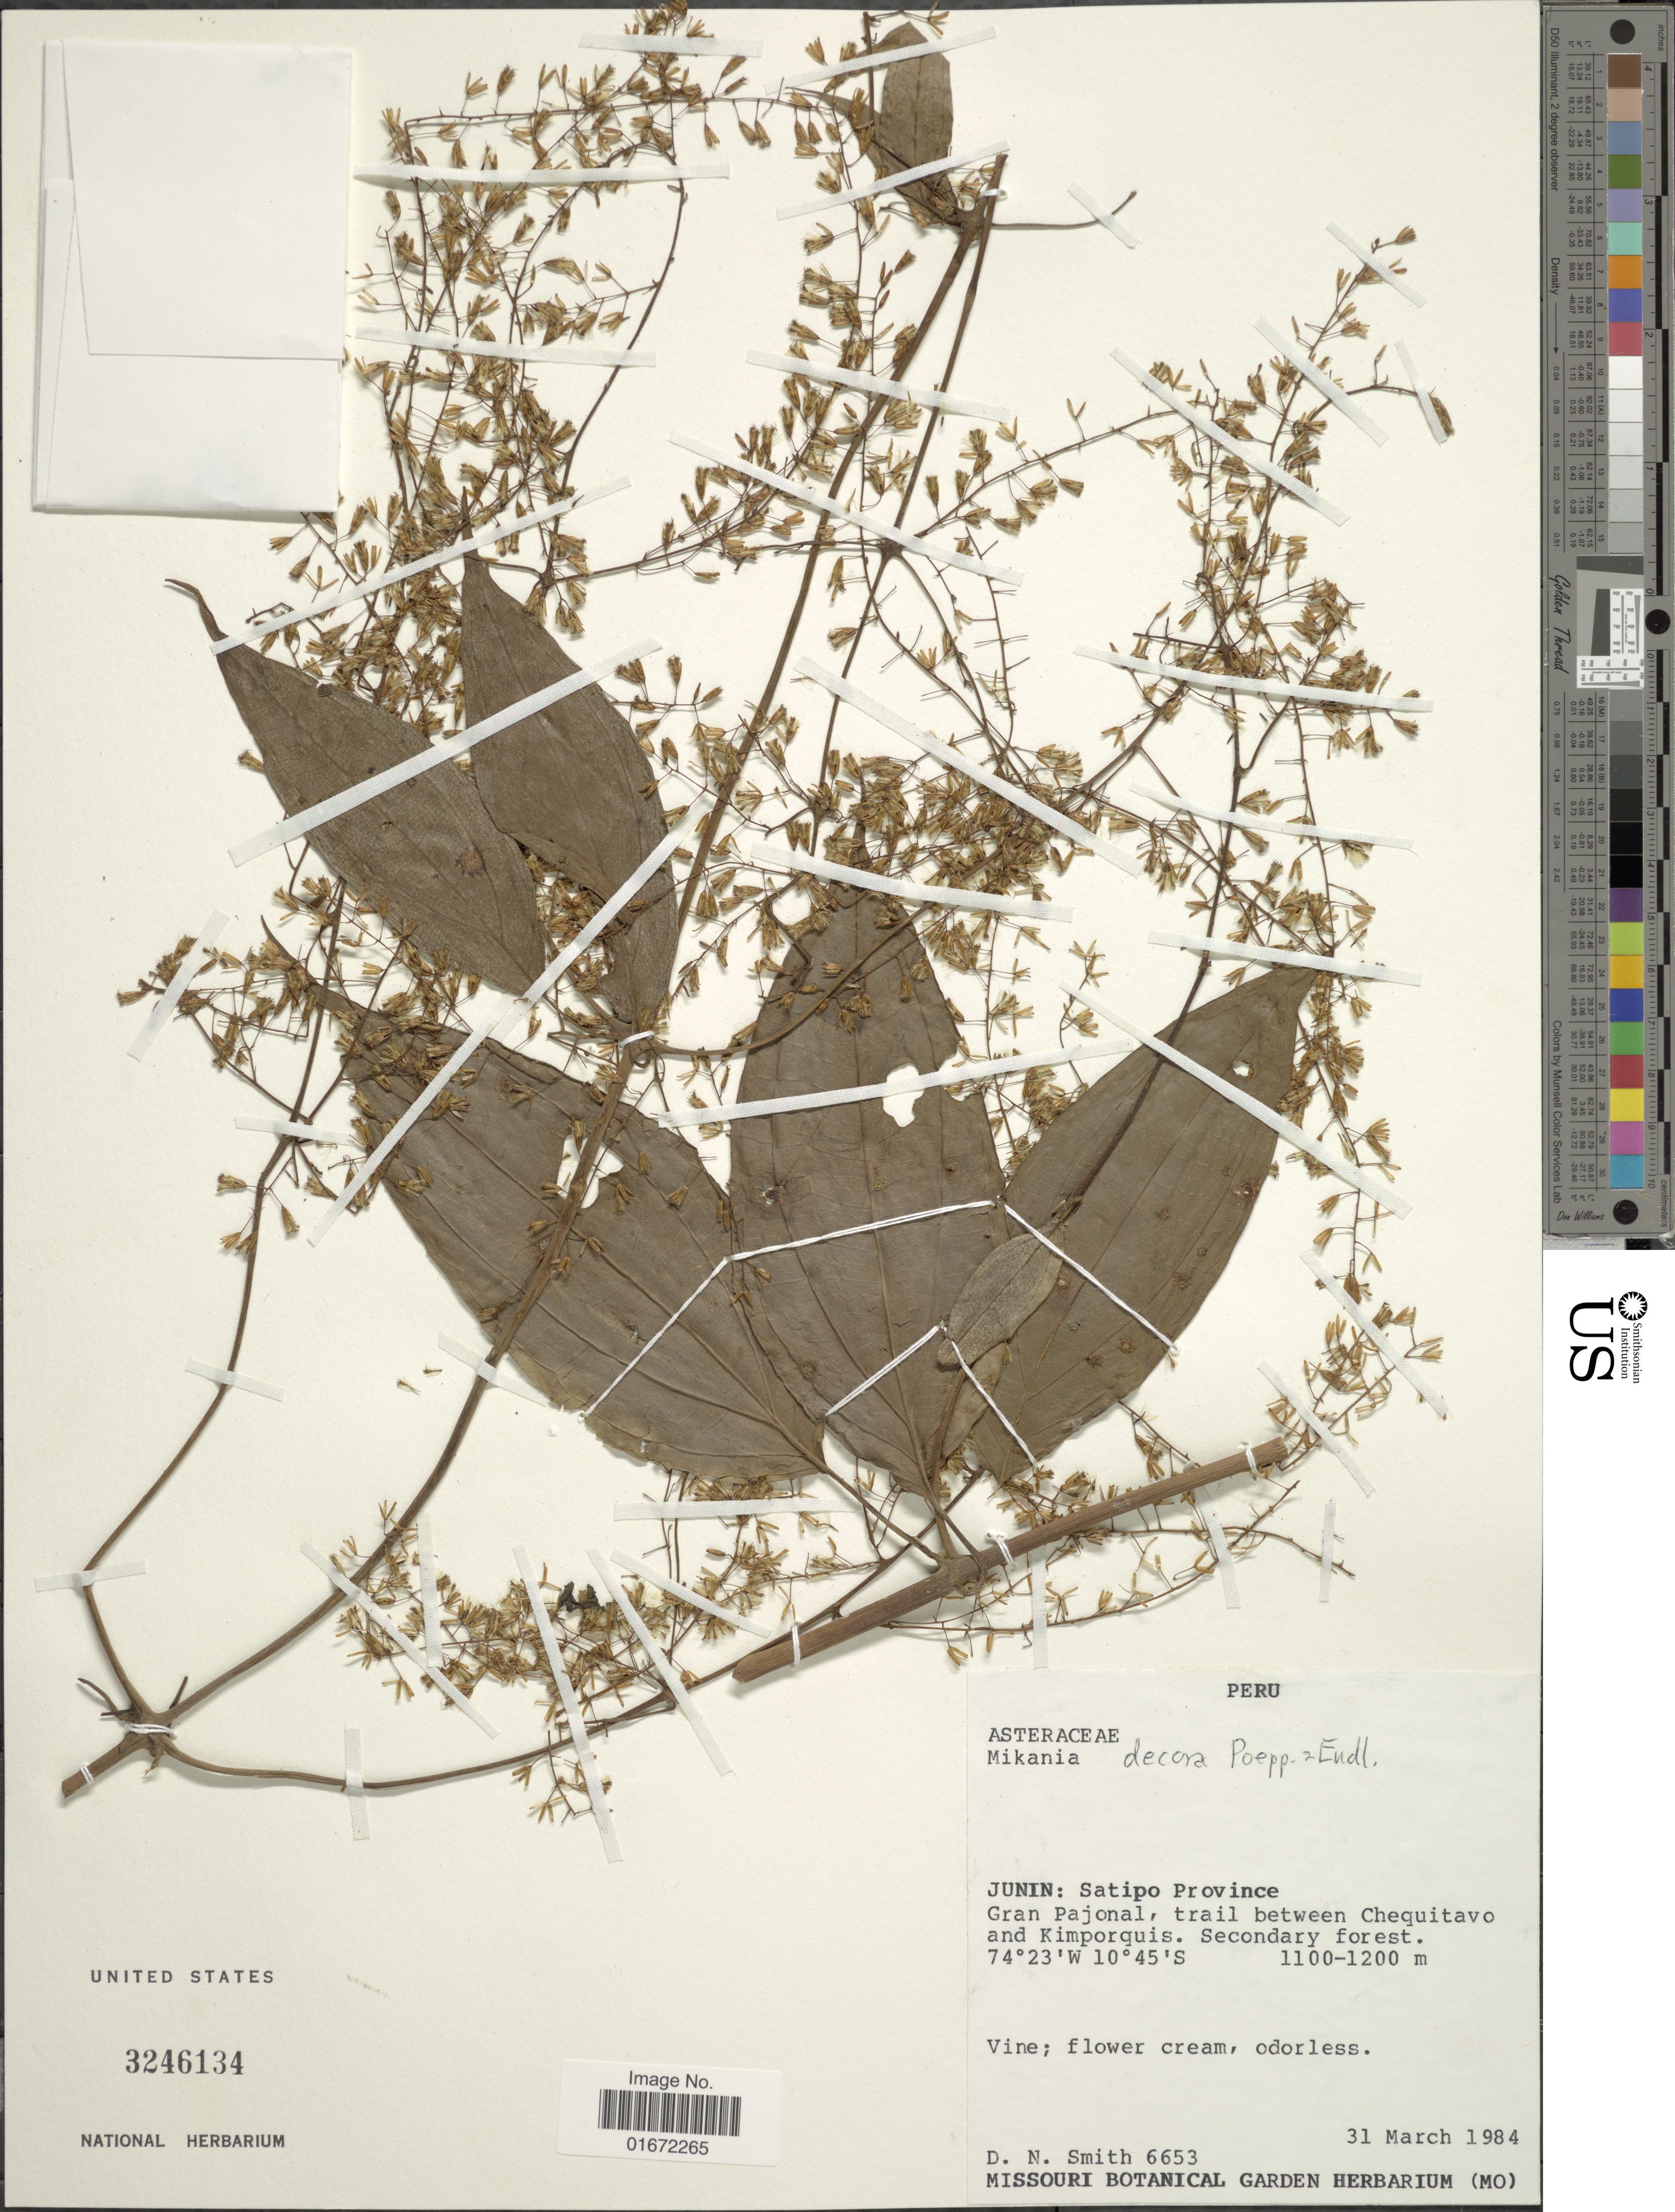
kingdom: Plantae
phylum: Tracheophyta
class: Magnoliopsida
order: Asterales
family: Asteraceae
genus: Mikania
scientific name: Mikania decora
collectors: D. Smith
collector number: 6653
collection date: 1984-03-31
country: Peru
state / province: Junín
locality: Junin: Satipo Province. Gran Pajonal, trail between Chequitavo and Kimporquis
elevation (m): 1100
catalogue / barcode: US 3246134